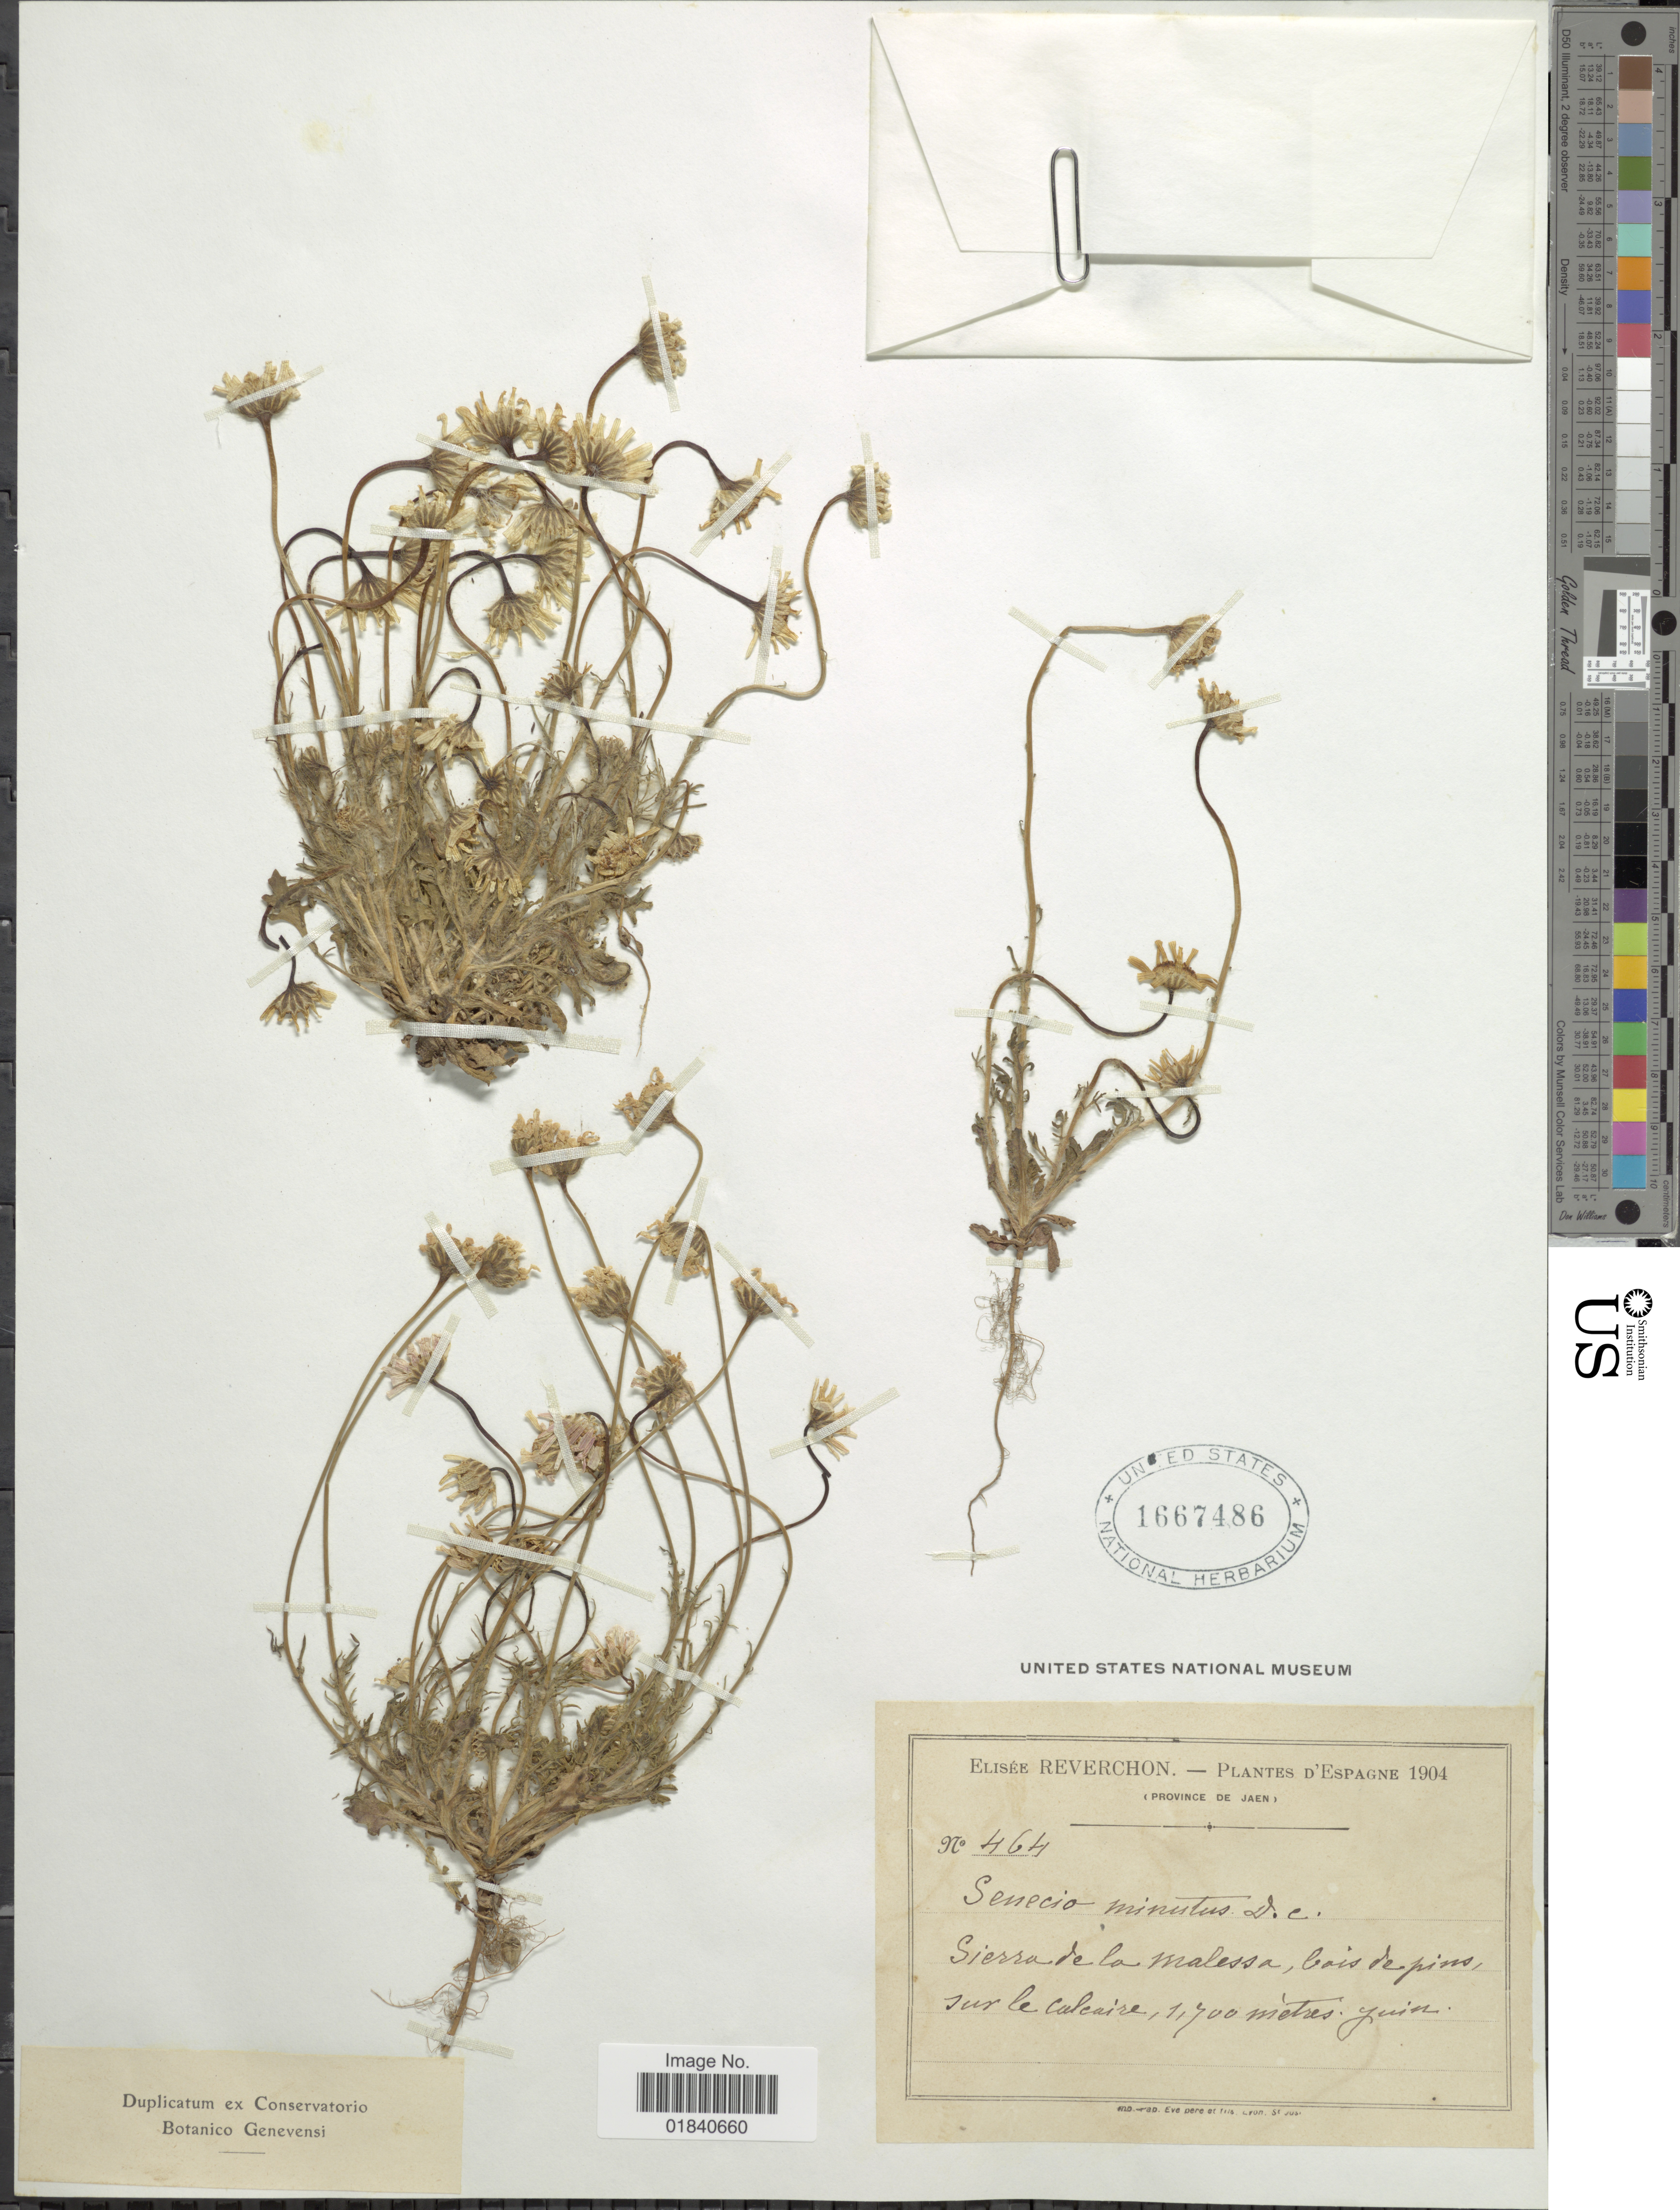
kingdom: Plantae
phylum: Tracheophyta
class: Magnoliopsida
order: Asterales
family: Asteraceae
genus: Jacobaea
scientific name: Jacobaea minuta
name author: (Cav.) Pelser & Veldkamp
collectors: E. Reverchon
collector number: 464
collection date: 1904-06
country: Spain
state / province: Andalucia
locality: Sierra de la Malessa, bois de pins, sur le calcaire (Province de Jaen)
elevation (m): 1700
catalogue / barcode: US 1667486